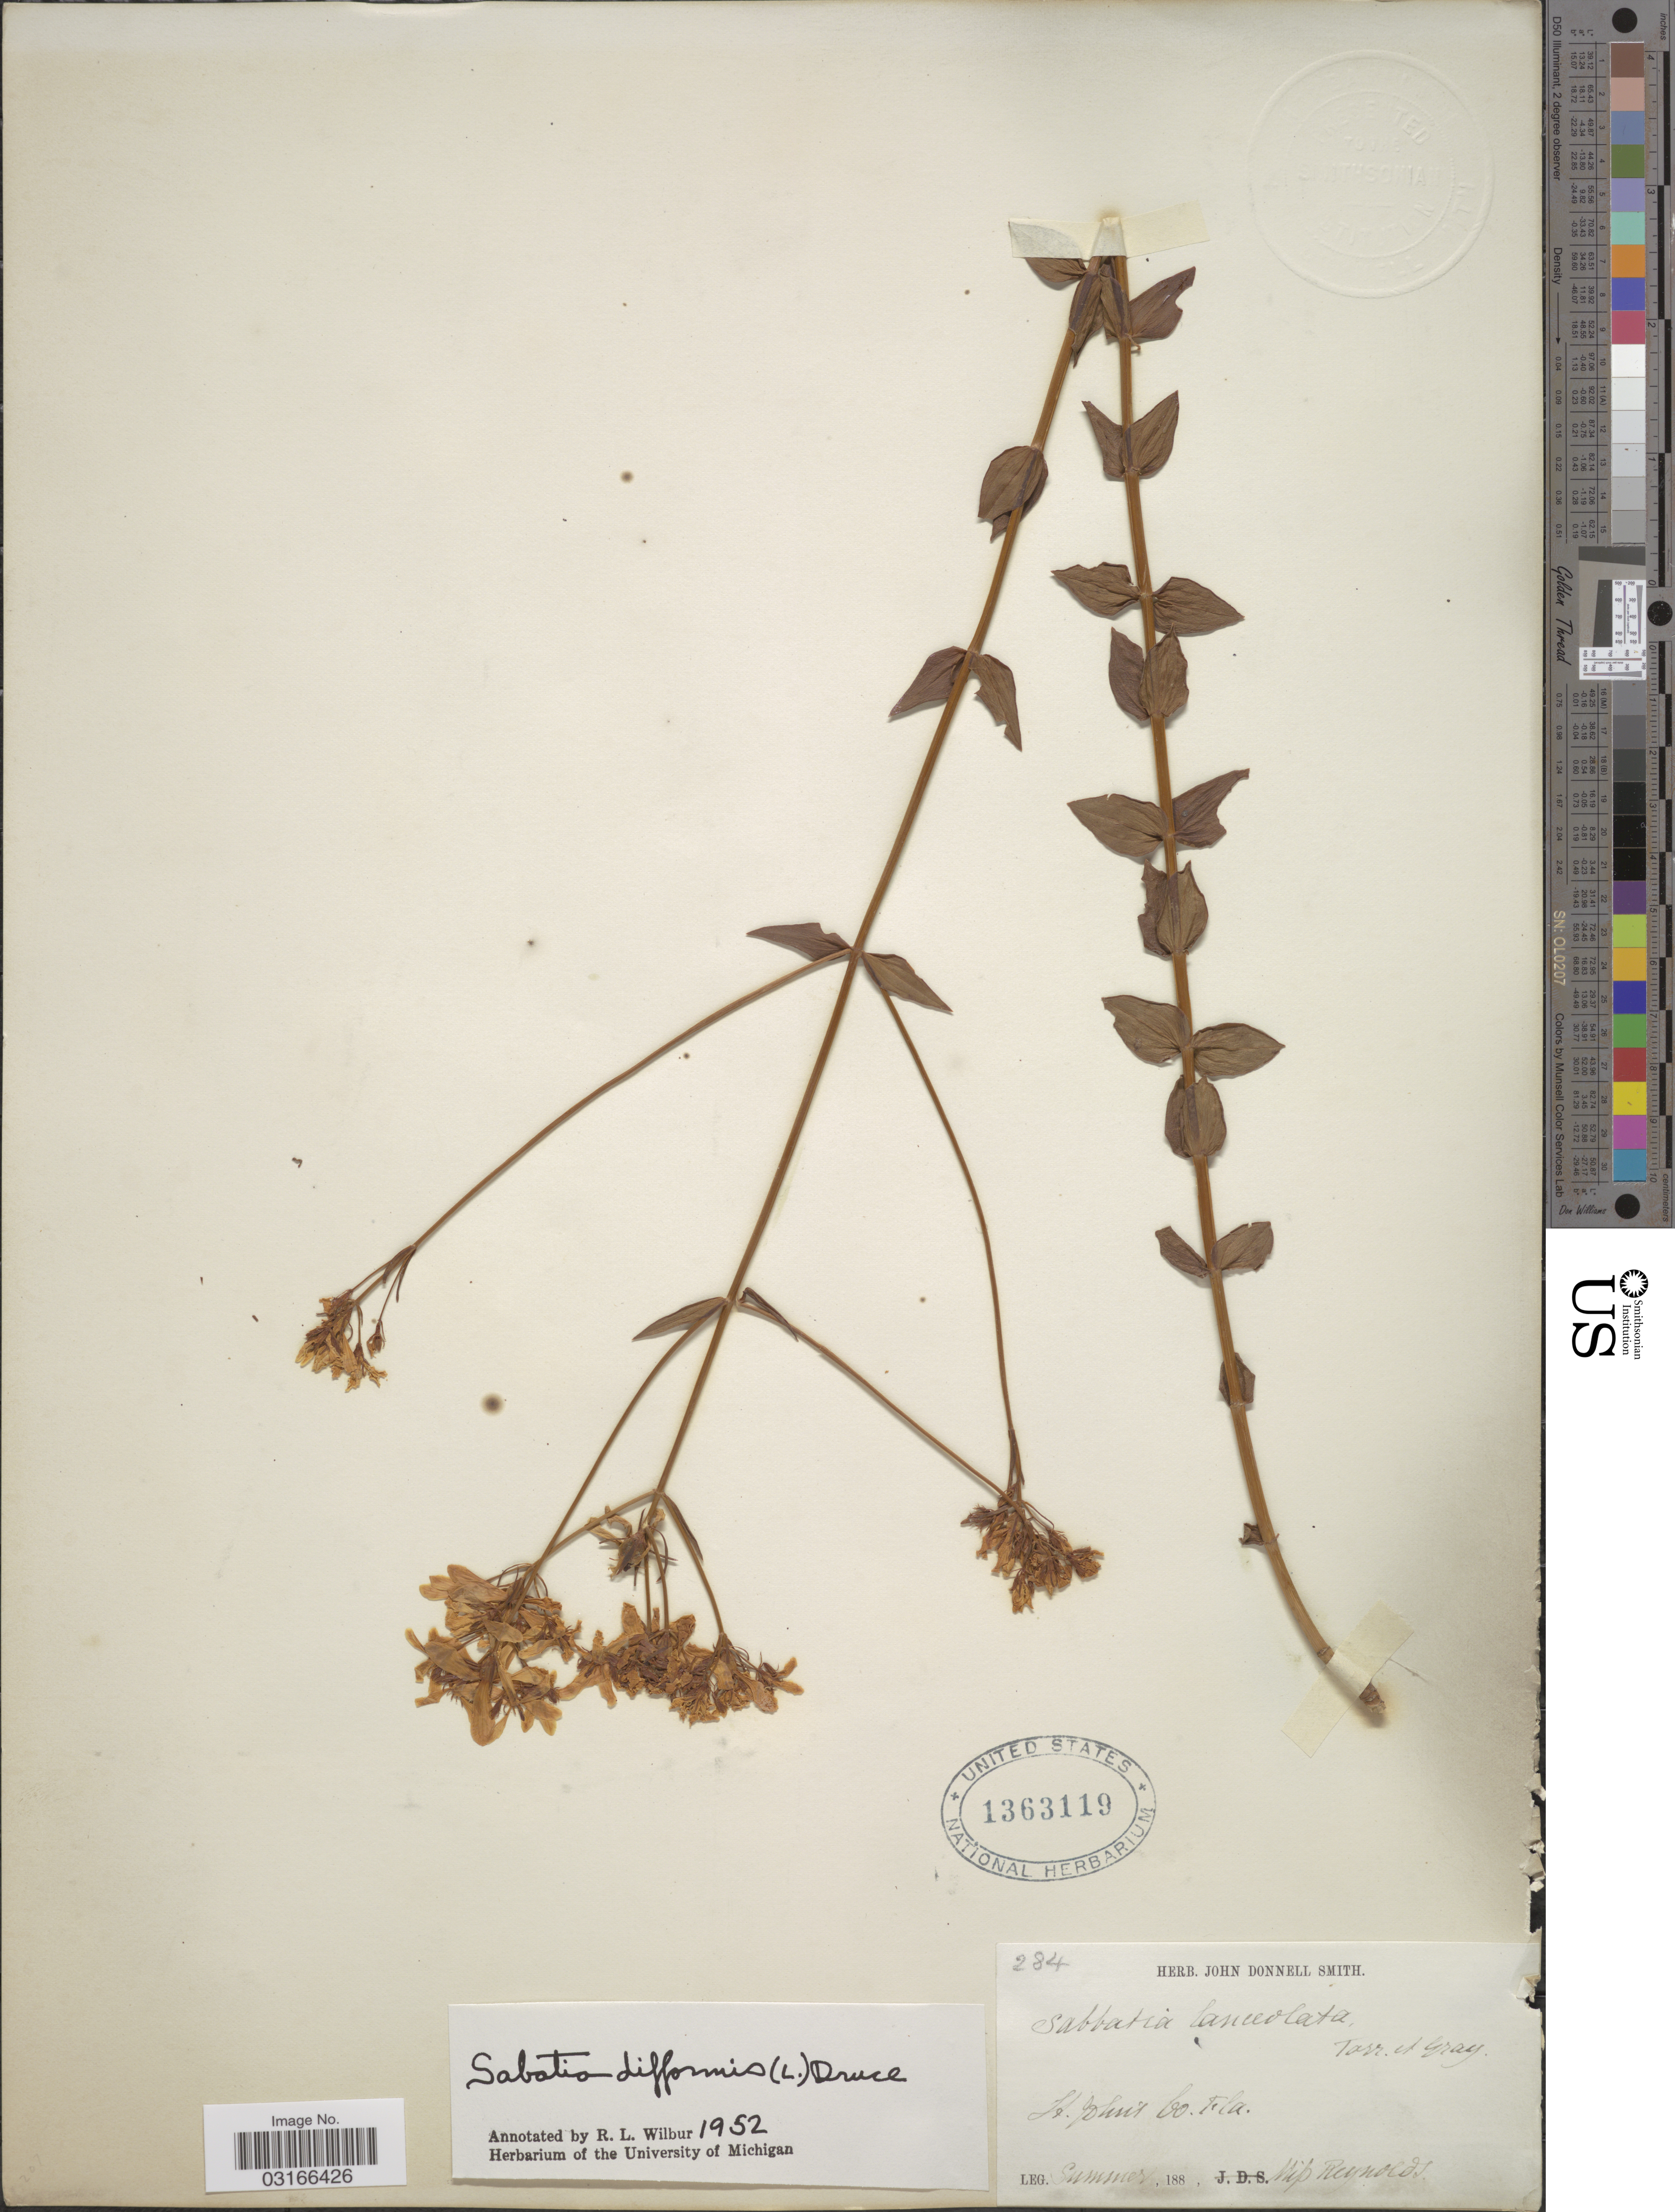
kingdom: Plantae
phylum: Tracheophyta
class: Magnoliopsida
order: Gentianales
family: Gentianaceae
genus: Sabatia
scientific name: Sabatia difformis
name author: (L.) Druce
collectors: Miss Reynolds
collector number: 284?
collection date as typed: Summer 188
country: United States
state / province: Florida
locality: St. John's Co. Fla.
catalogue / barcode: US 1363119